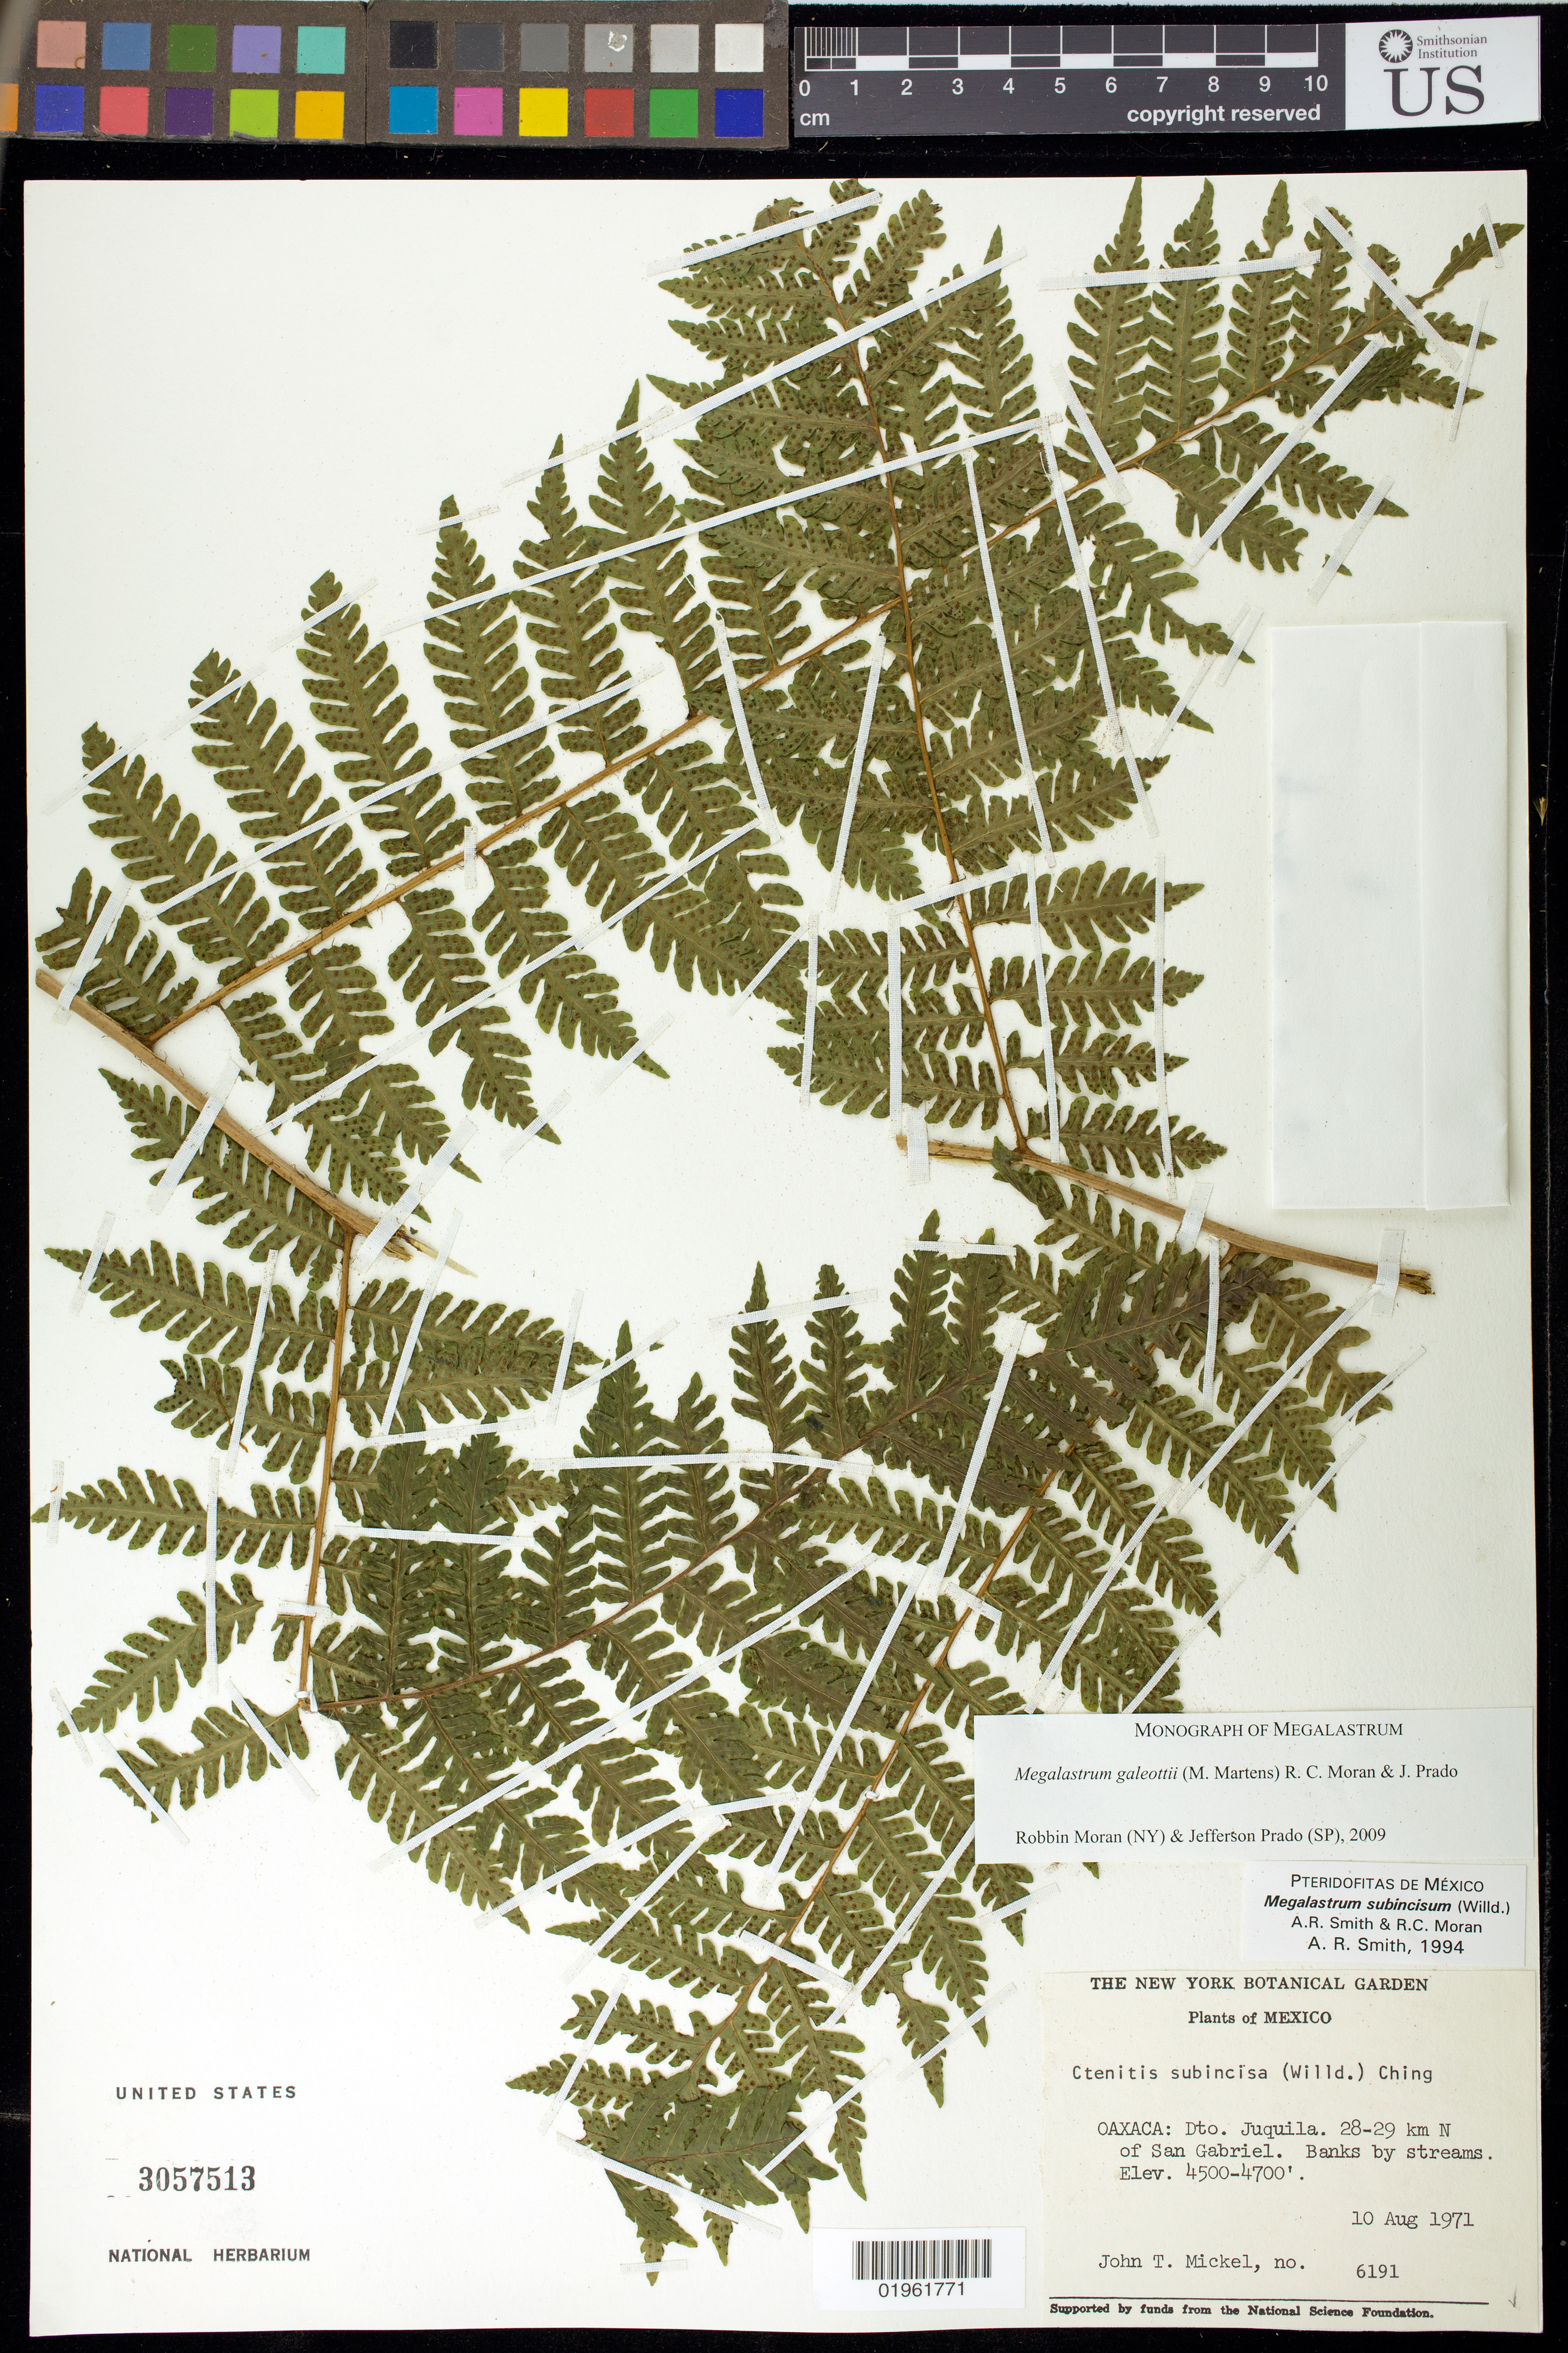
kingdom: Plantae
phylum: Tracheophyta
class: Polypodiopsida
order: Polypodiales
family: Dryopteridaceae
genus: Megalastrum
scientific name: Megalastrum galeottii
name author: (M. Martens) R.C. Moran & J. Prado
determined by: Moran, R. C.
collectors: J. T. Mickel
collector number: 6191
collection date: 1971-08-10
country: Mexico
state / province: Oaxaca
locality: Dto. Juquila. 28-29 km N of San Gabriel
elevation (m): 1372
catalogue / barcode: US 3057513